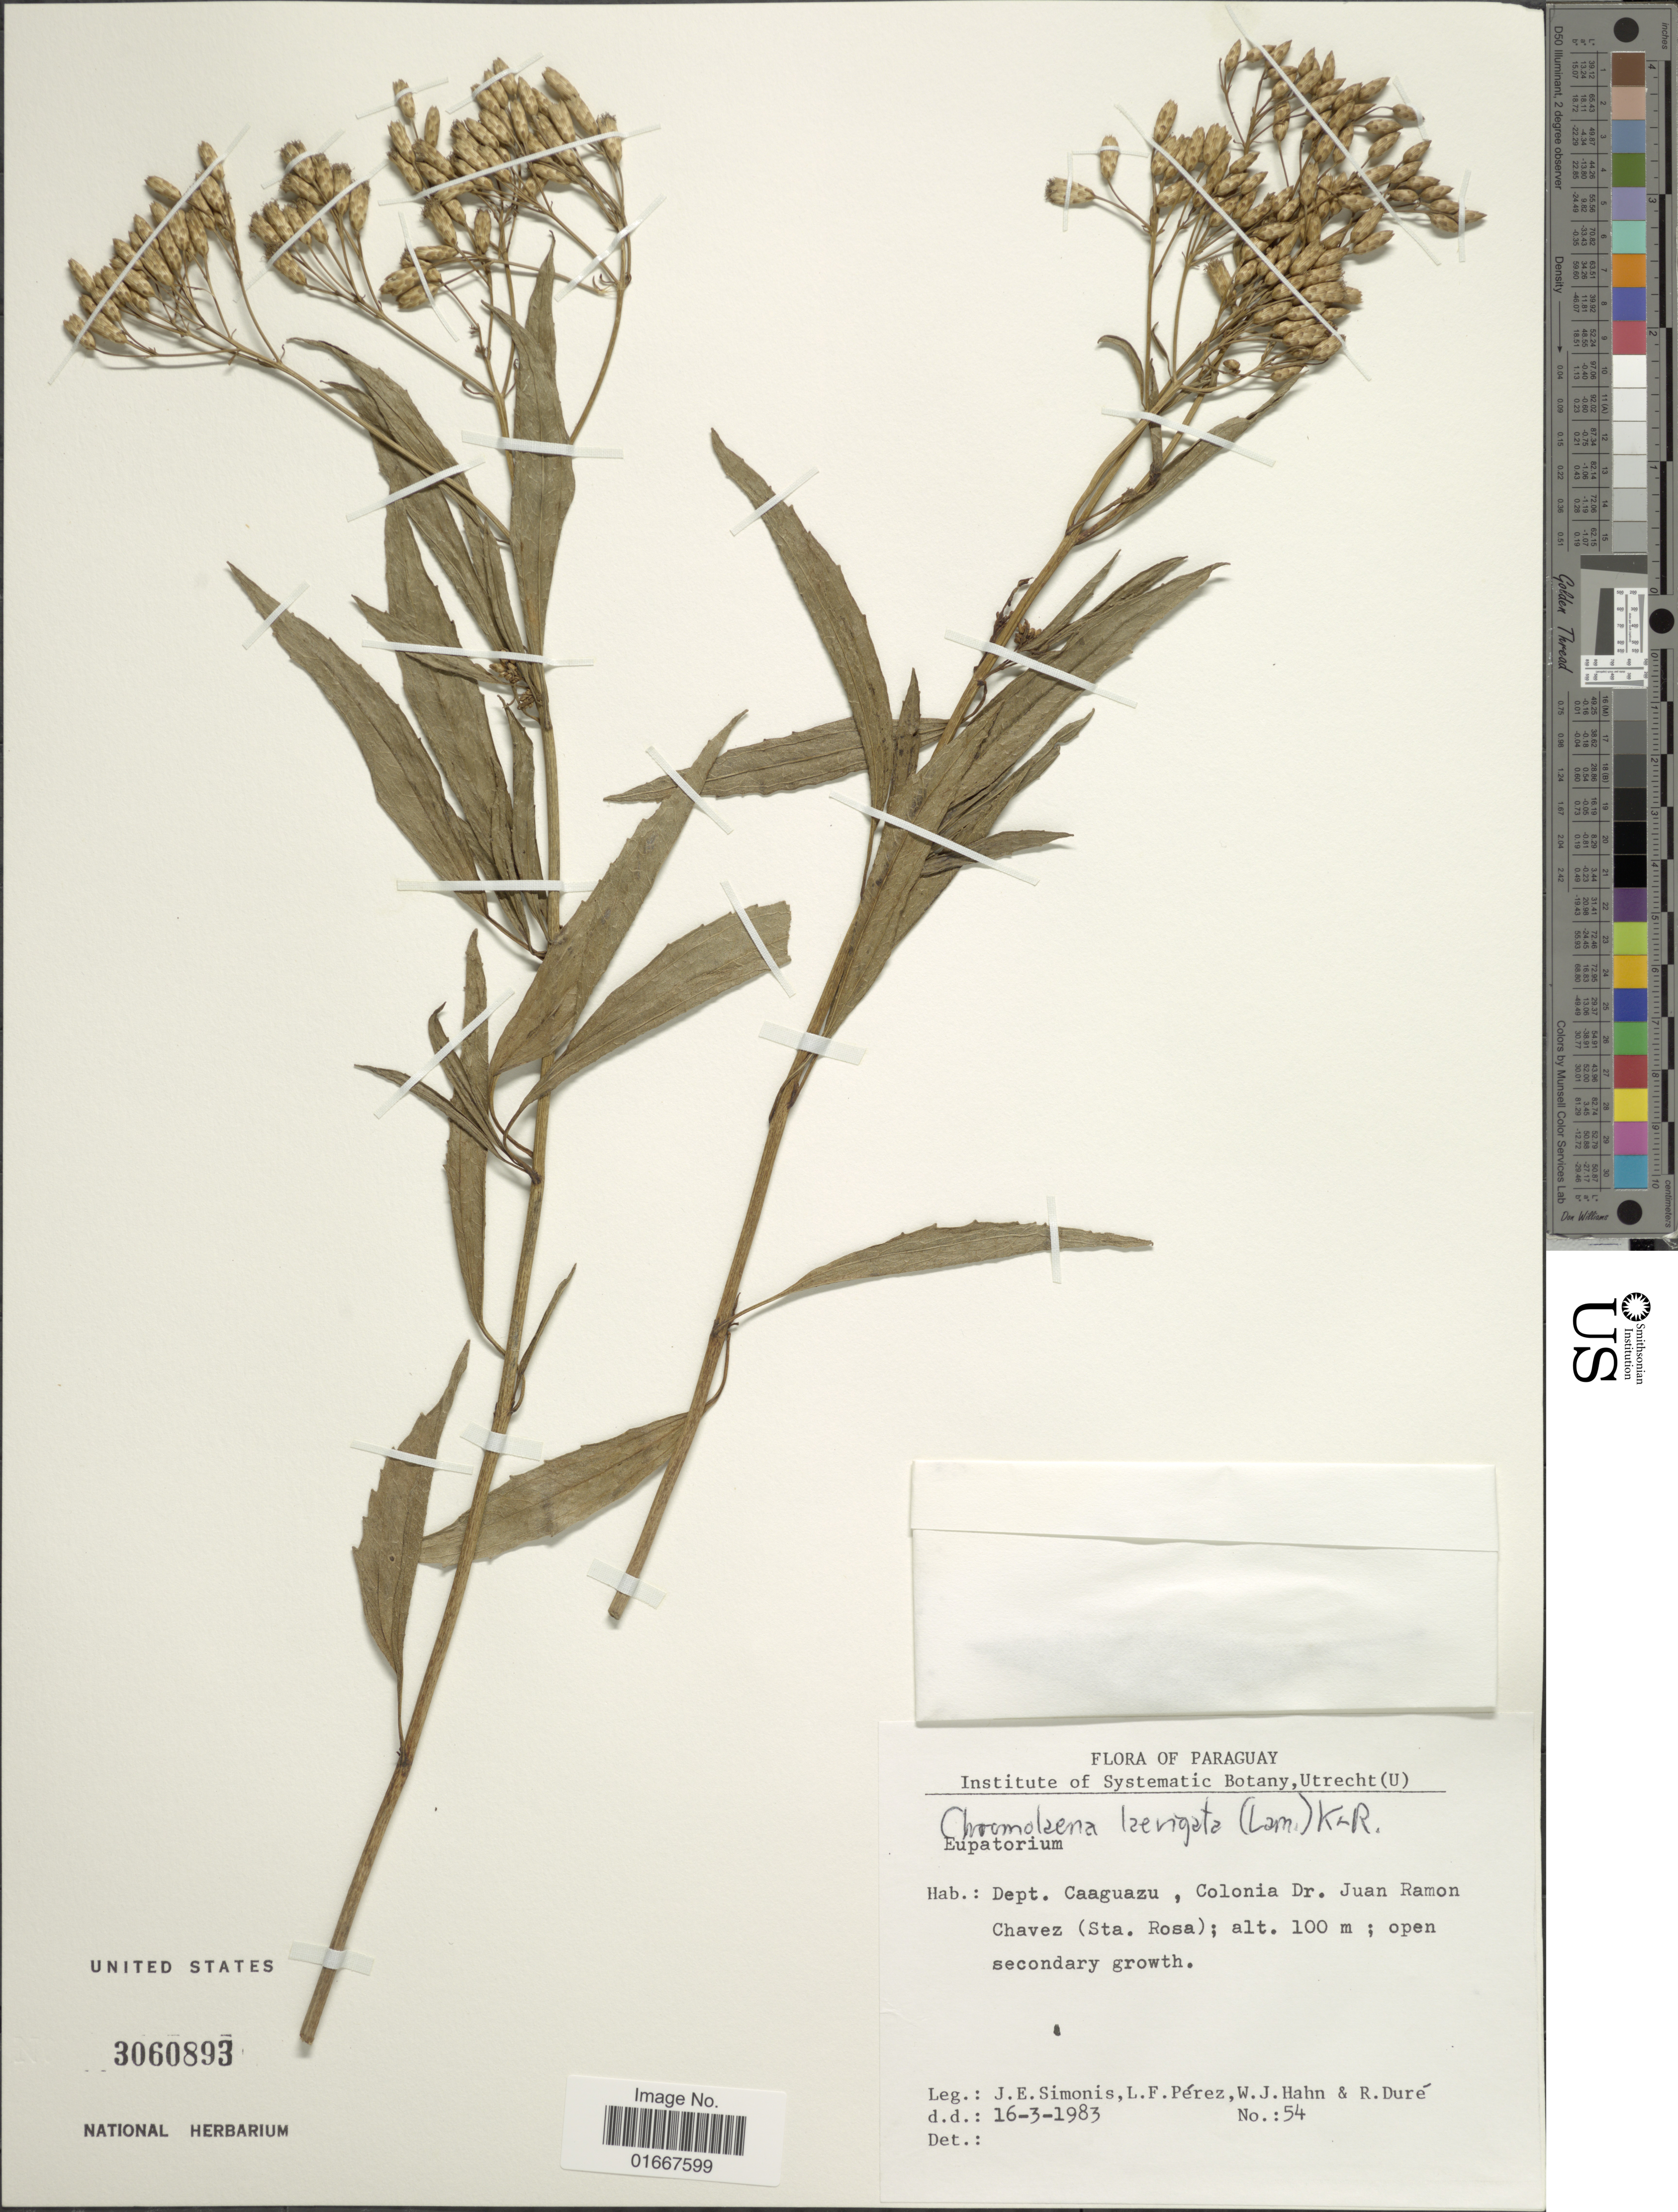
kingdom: Plantae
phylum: Tracheophyta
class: Magnoliopsida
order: Asterales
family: Asteraceae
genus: Chromolaena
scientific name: Chromolaena laevigata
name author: (Lam.) R.M. King & H. Rob.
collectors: J. E. Simonis, L. Perez, W. J. Hahn & R. Duré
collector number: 54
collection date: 1983-03-16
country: Paraguay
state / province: Caaguazu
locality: Colonia Dr. Juan Ramon Chavez (Sta. Rosa)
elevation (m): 100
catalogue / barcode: US 3060893